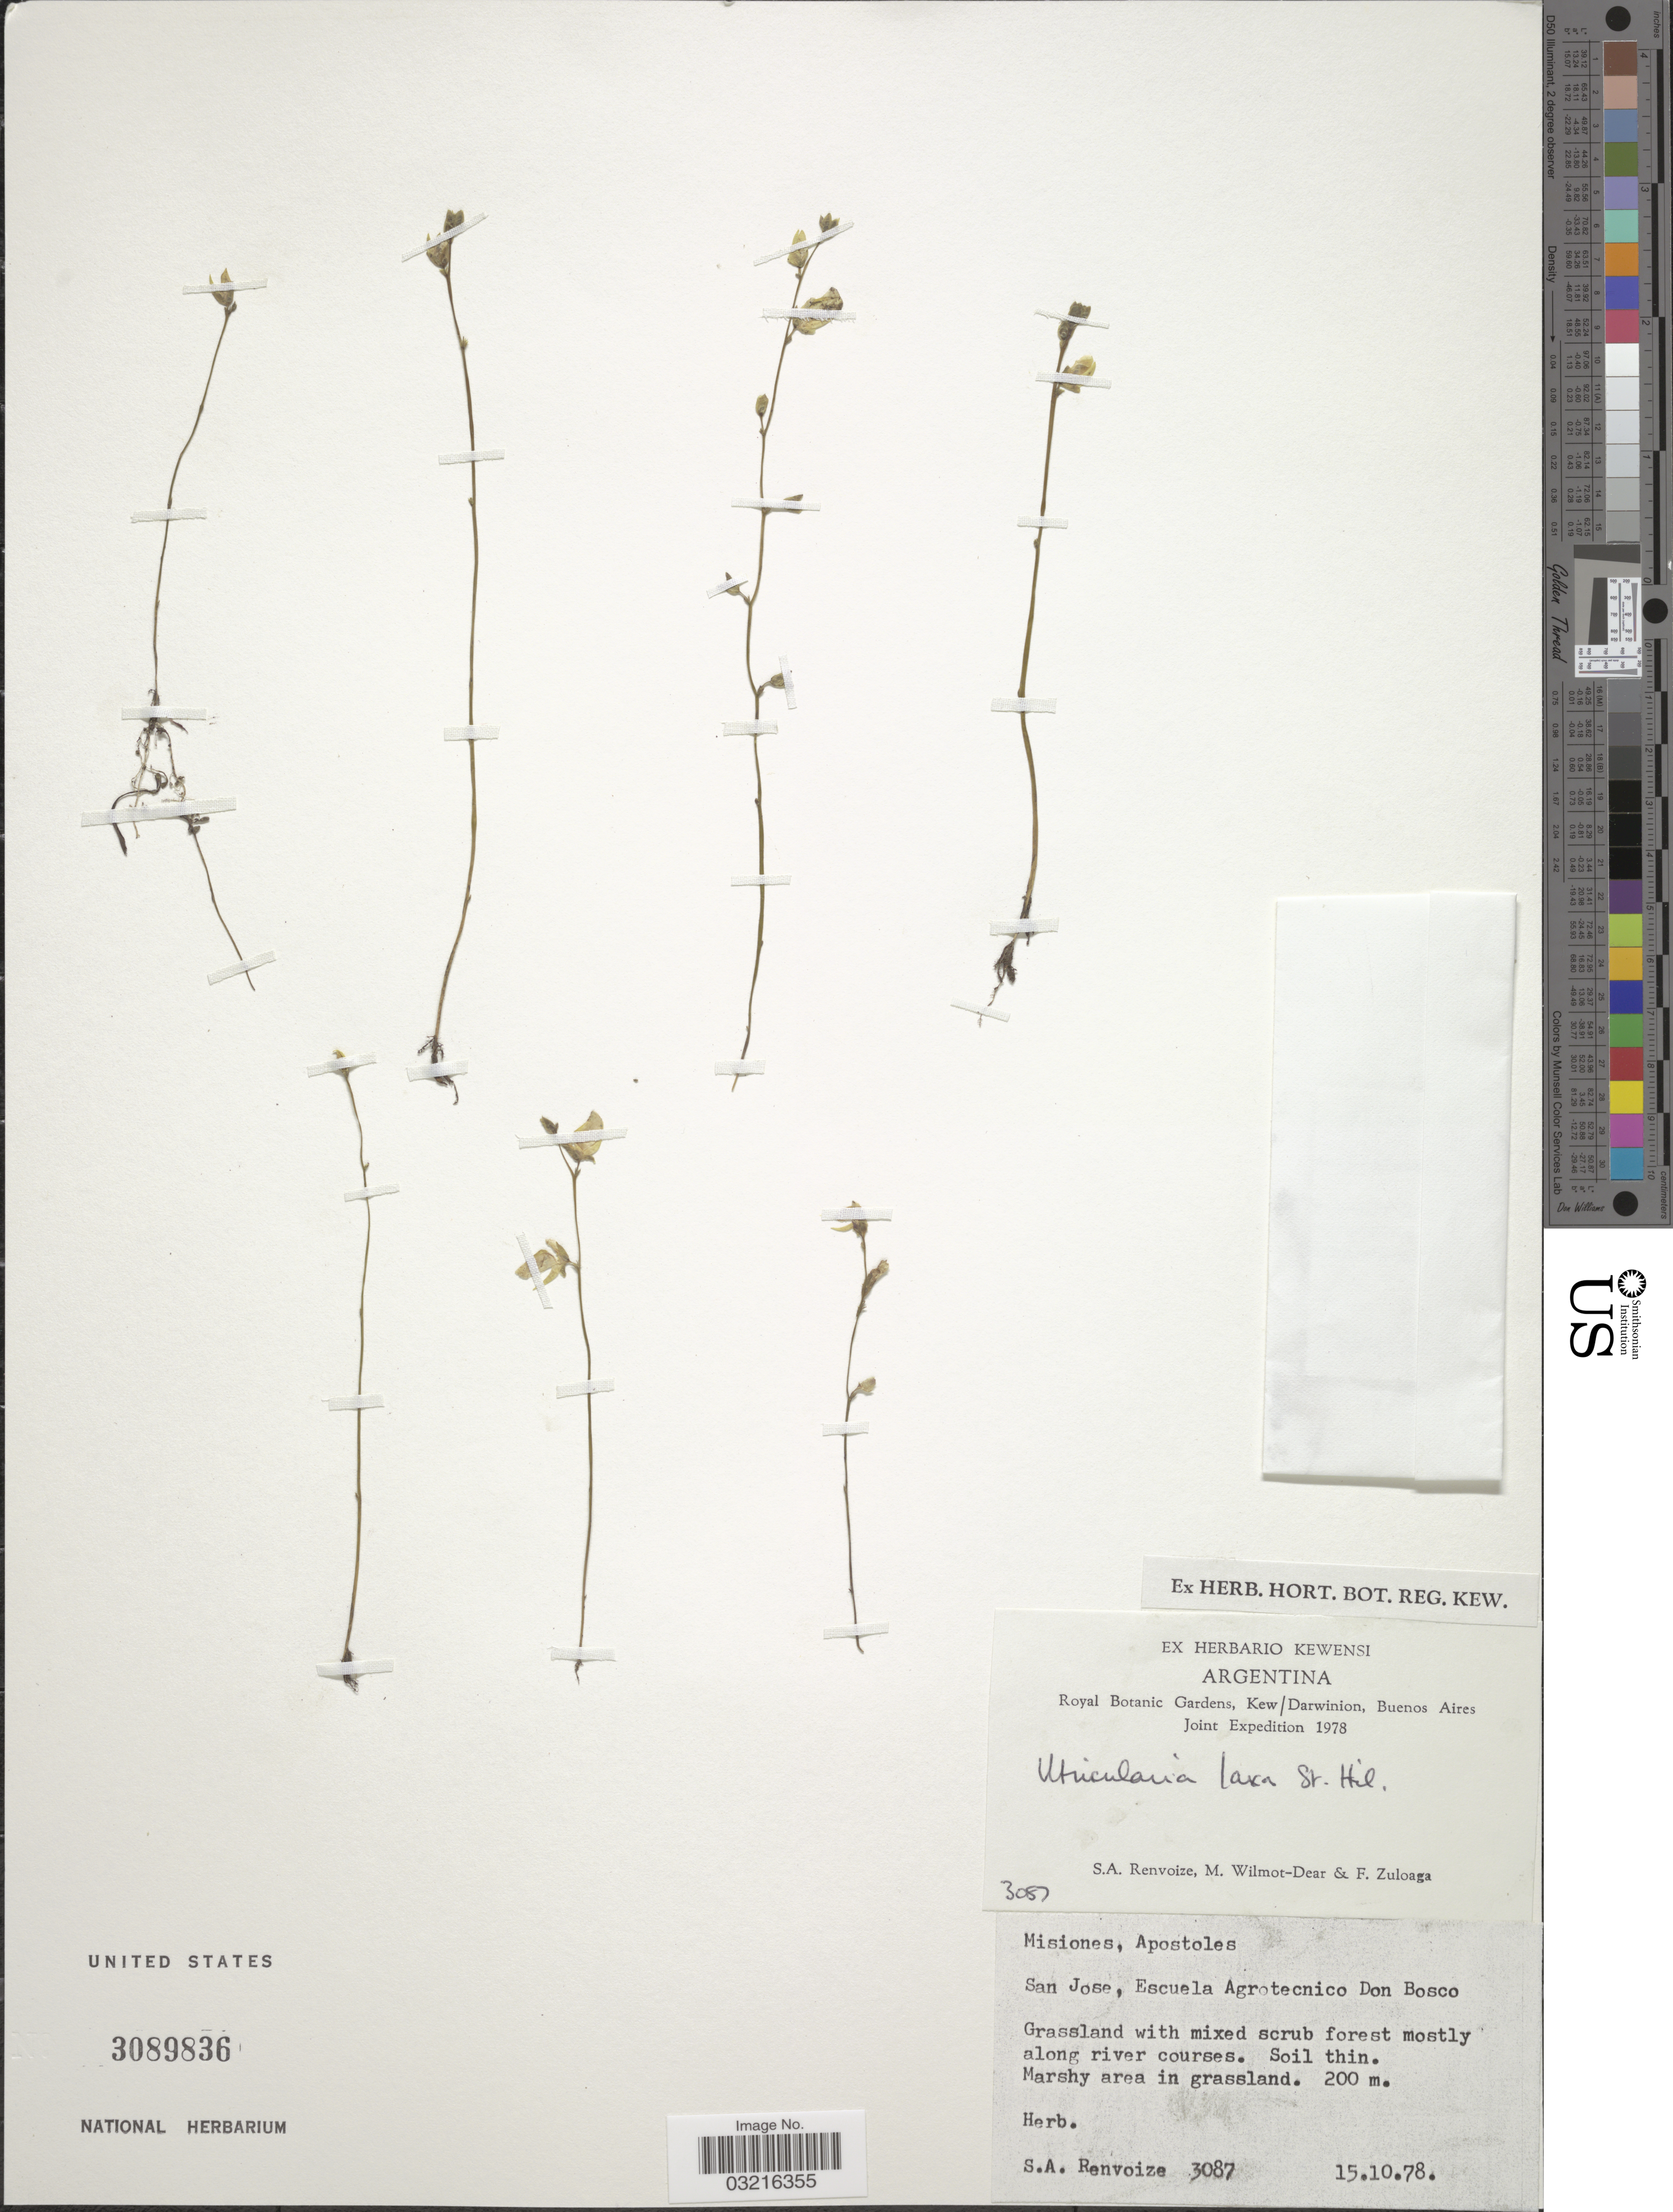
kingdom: Plantae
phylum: Tracheophyta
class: Magnoliopsida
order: Lamiales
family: Lentibulariaceae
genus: Utricularia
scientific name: Utricularia laxa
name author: A. St.-Hil. & Girard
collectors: S. A. Renvoize, M. Wilmot-Dear & F. Zuloaga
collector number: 3087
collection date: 1978-10-15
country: Argentina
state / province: Misiones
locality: Misiones, Apostoles, San Jose, Escuela Agrotecnico Don Bosco.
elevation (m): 200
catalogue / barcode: US 3089836